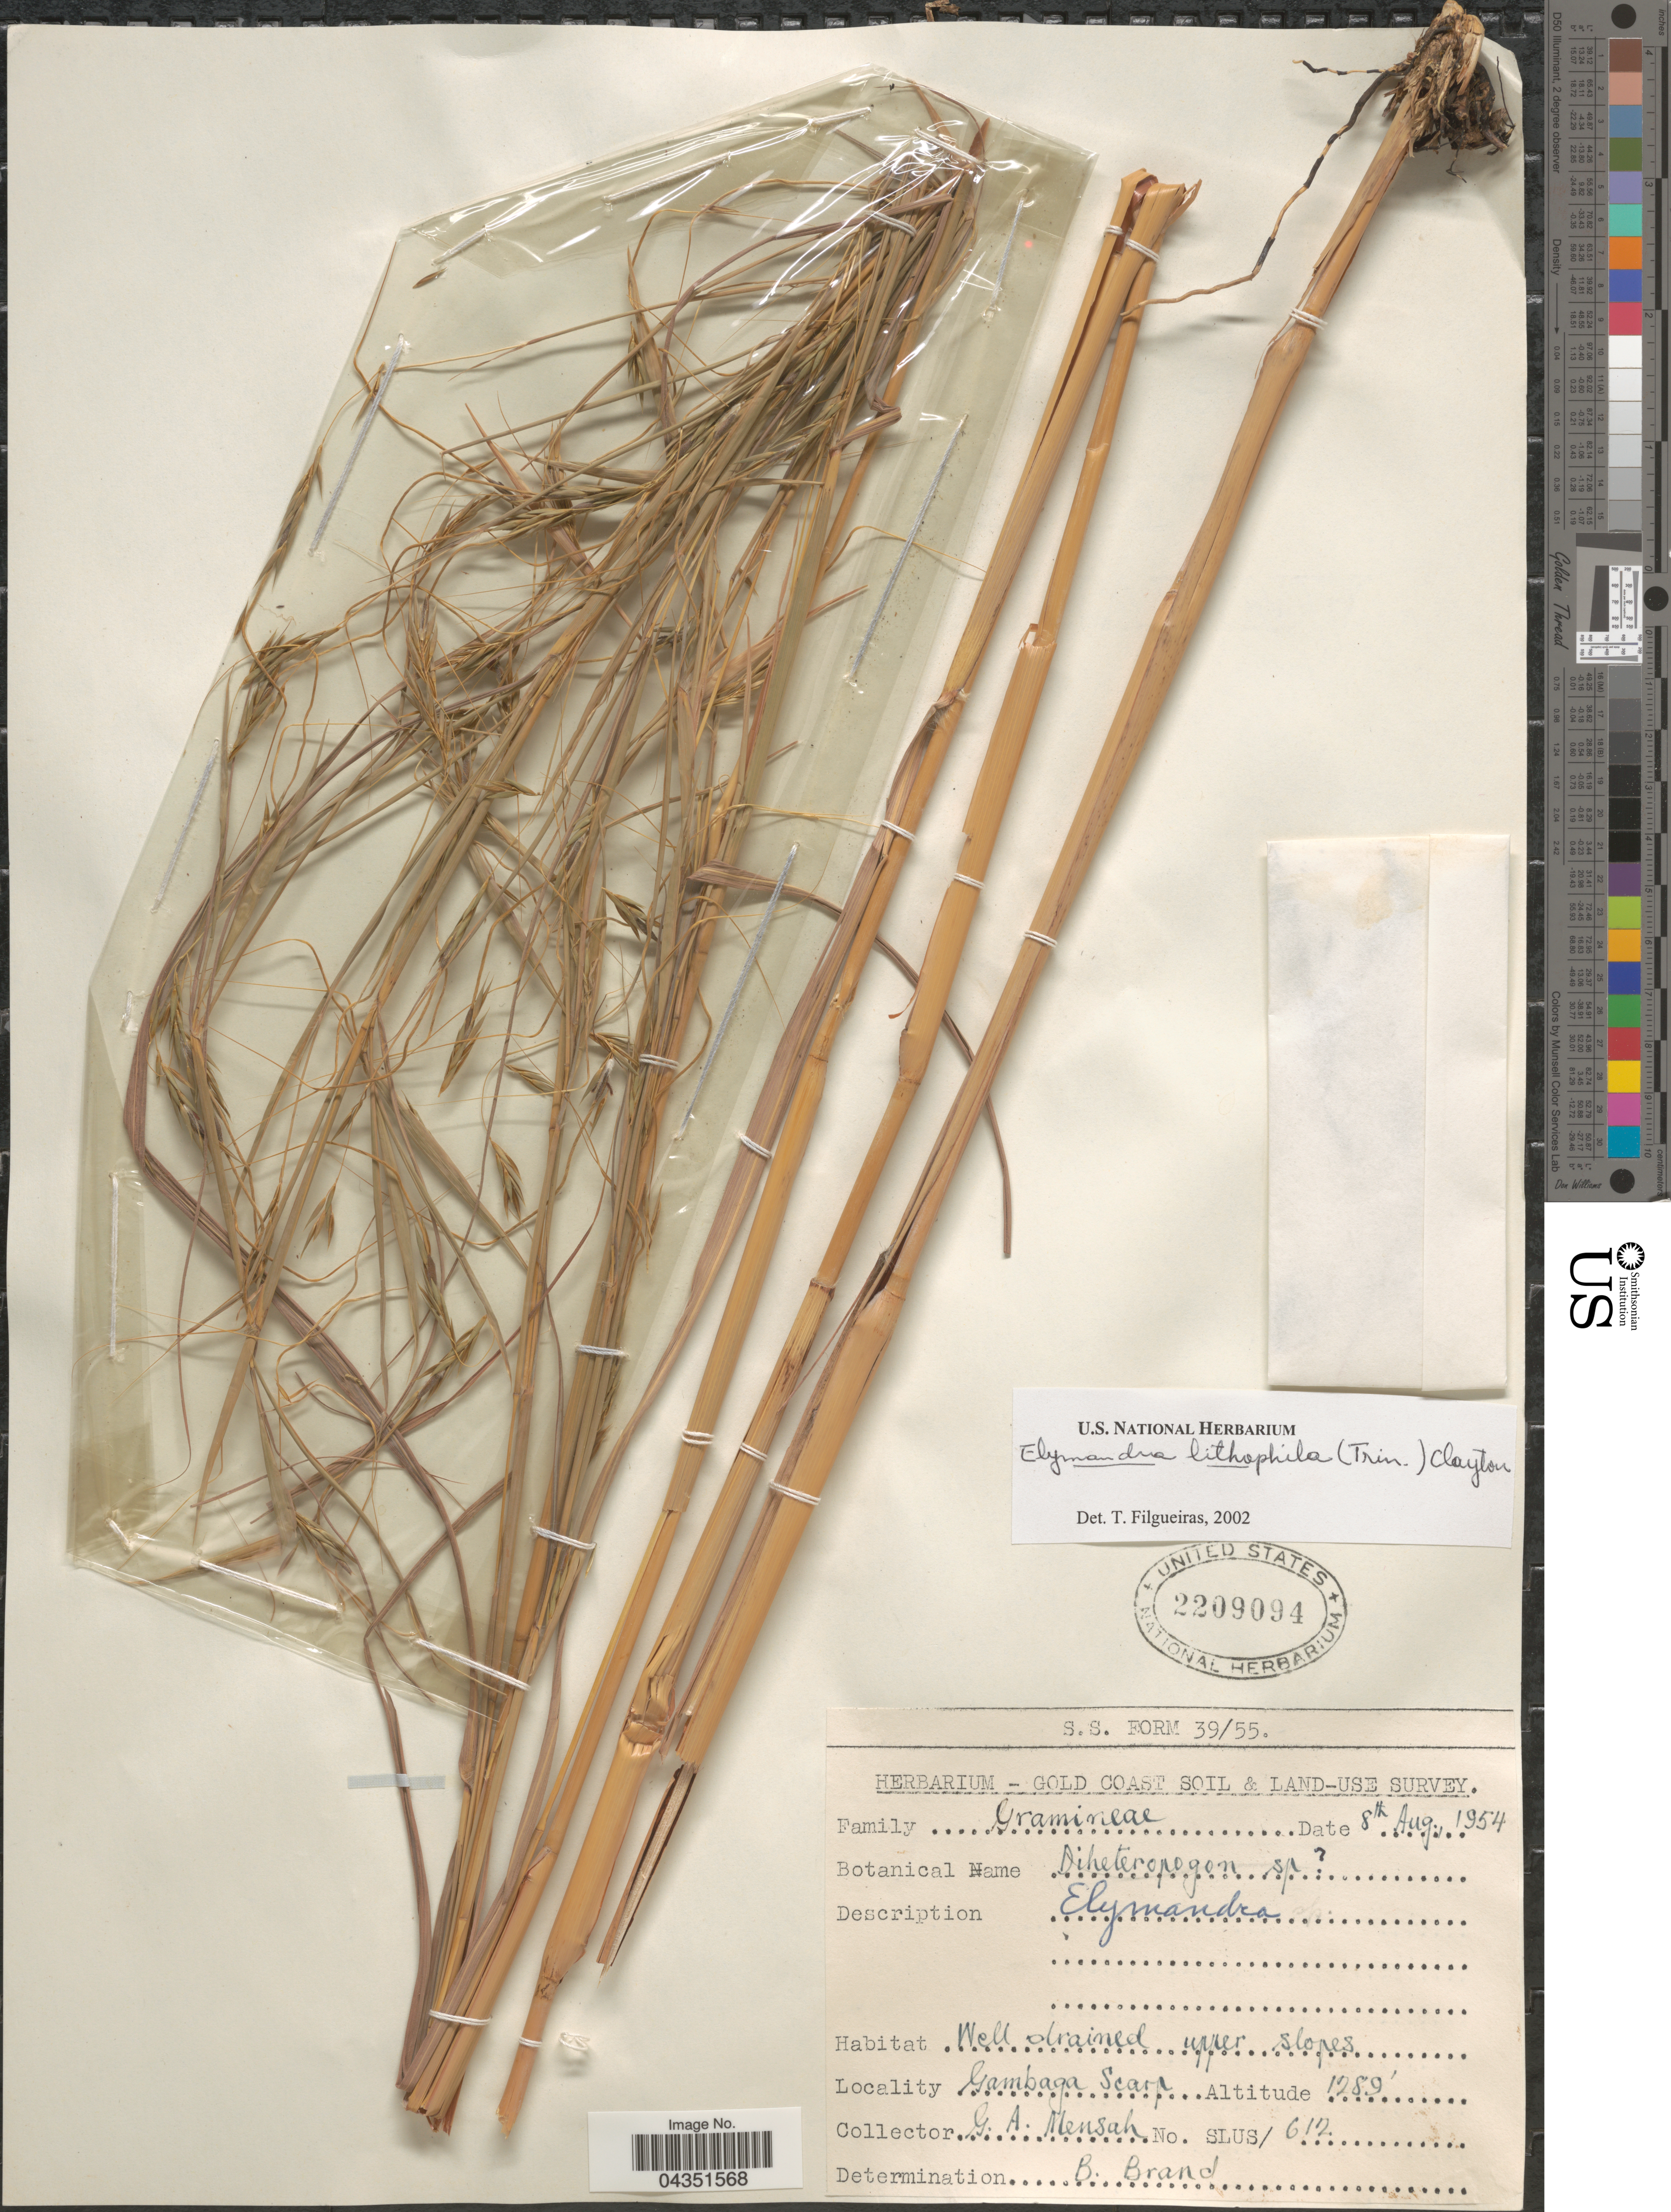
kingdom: Plantae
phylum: Tracheophyta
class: Liliopsida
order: Poales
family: Poaceae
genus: Elymandra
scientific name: Elymandra lithophila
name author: (Trin.) Clayton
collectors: G. Mensah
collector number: SLUS/612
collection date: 1954-08-08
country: Ghana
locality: Gold Coast Soil & Land-Use Survey. Gambaga Scarp.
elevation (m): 393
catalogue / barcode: US 2209094